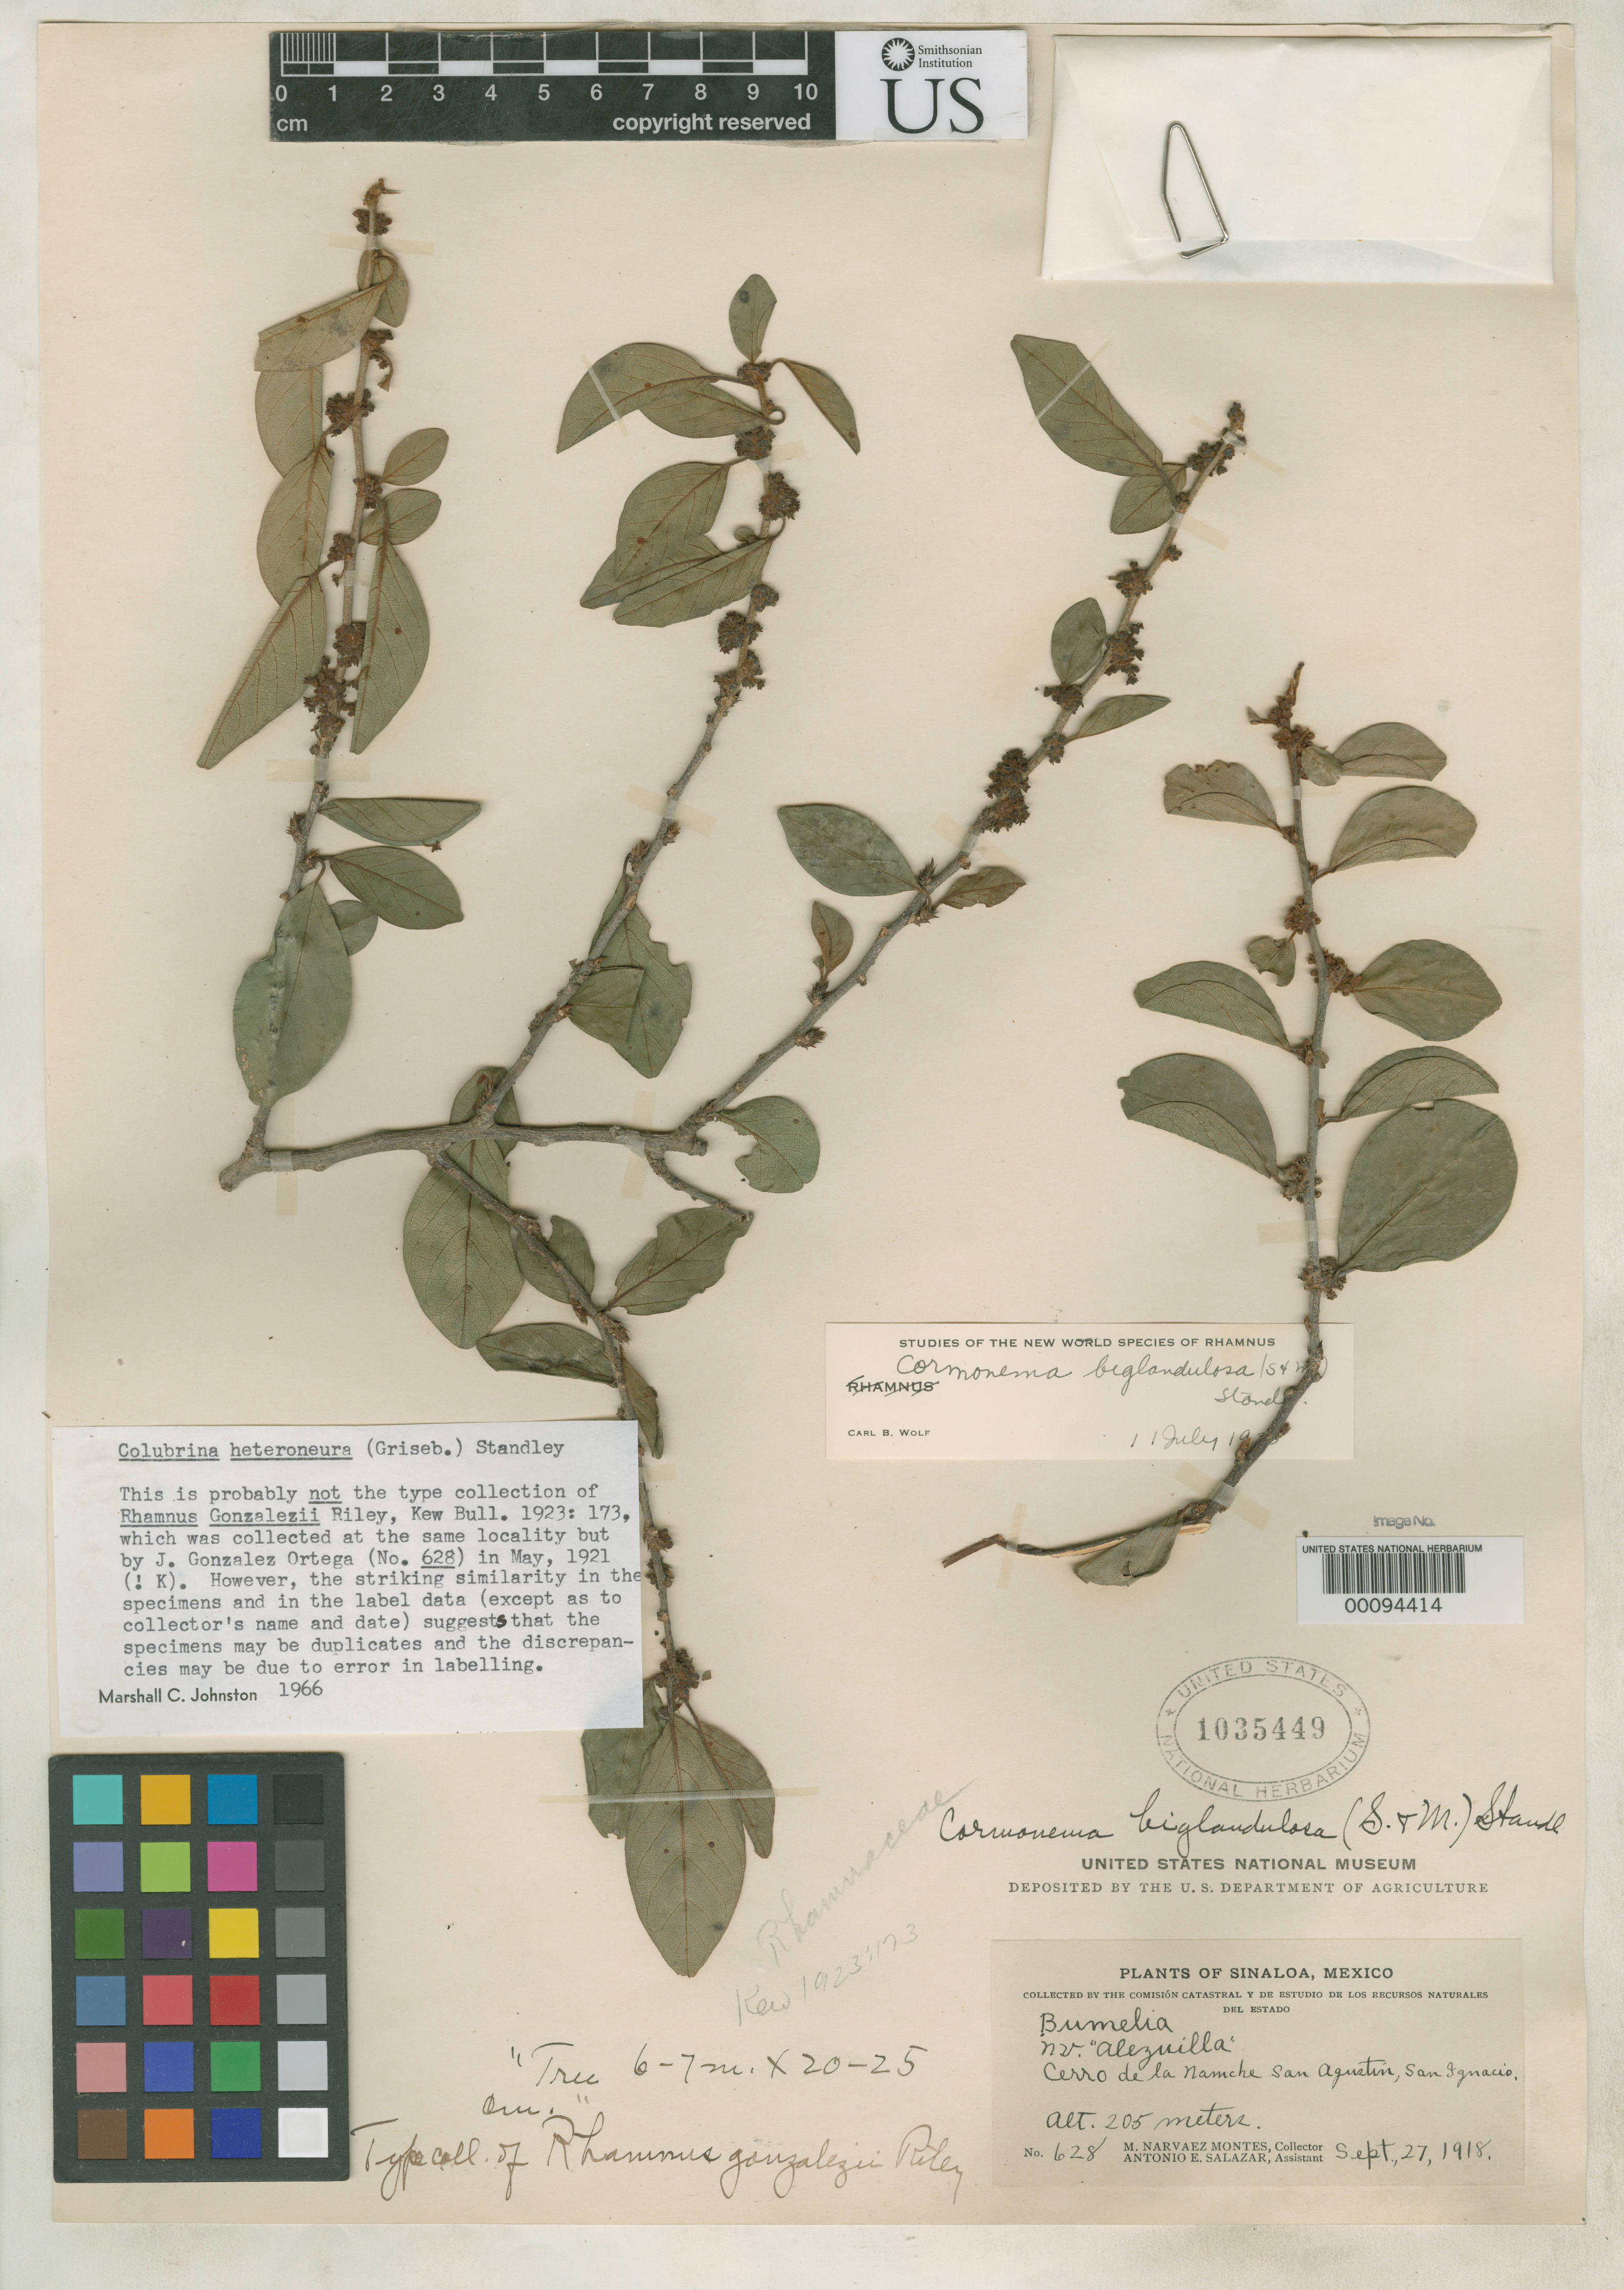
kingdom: Plantae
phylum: Tracheophyta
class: Magnoliopsida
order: Rosales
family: Rhamnaceae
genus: Rhamnus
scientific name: Rhamnus gonzalezii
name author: L. Riley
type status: Isotype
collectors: J. Ortega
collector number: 628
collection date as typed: May 1921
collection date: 1921-05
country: Mexico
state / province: Sinaloa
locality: San Ignacio, Cerro de La Manche, San Agustin.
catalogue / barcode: US 1035449